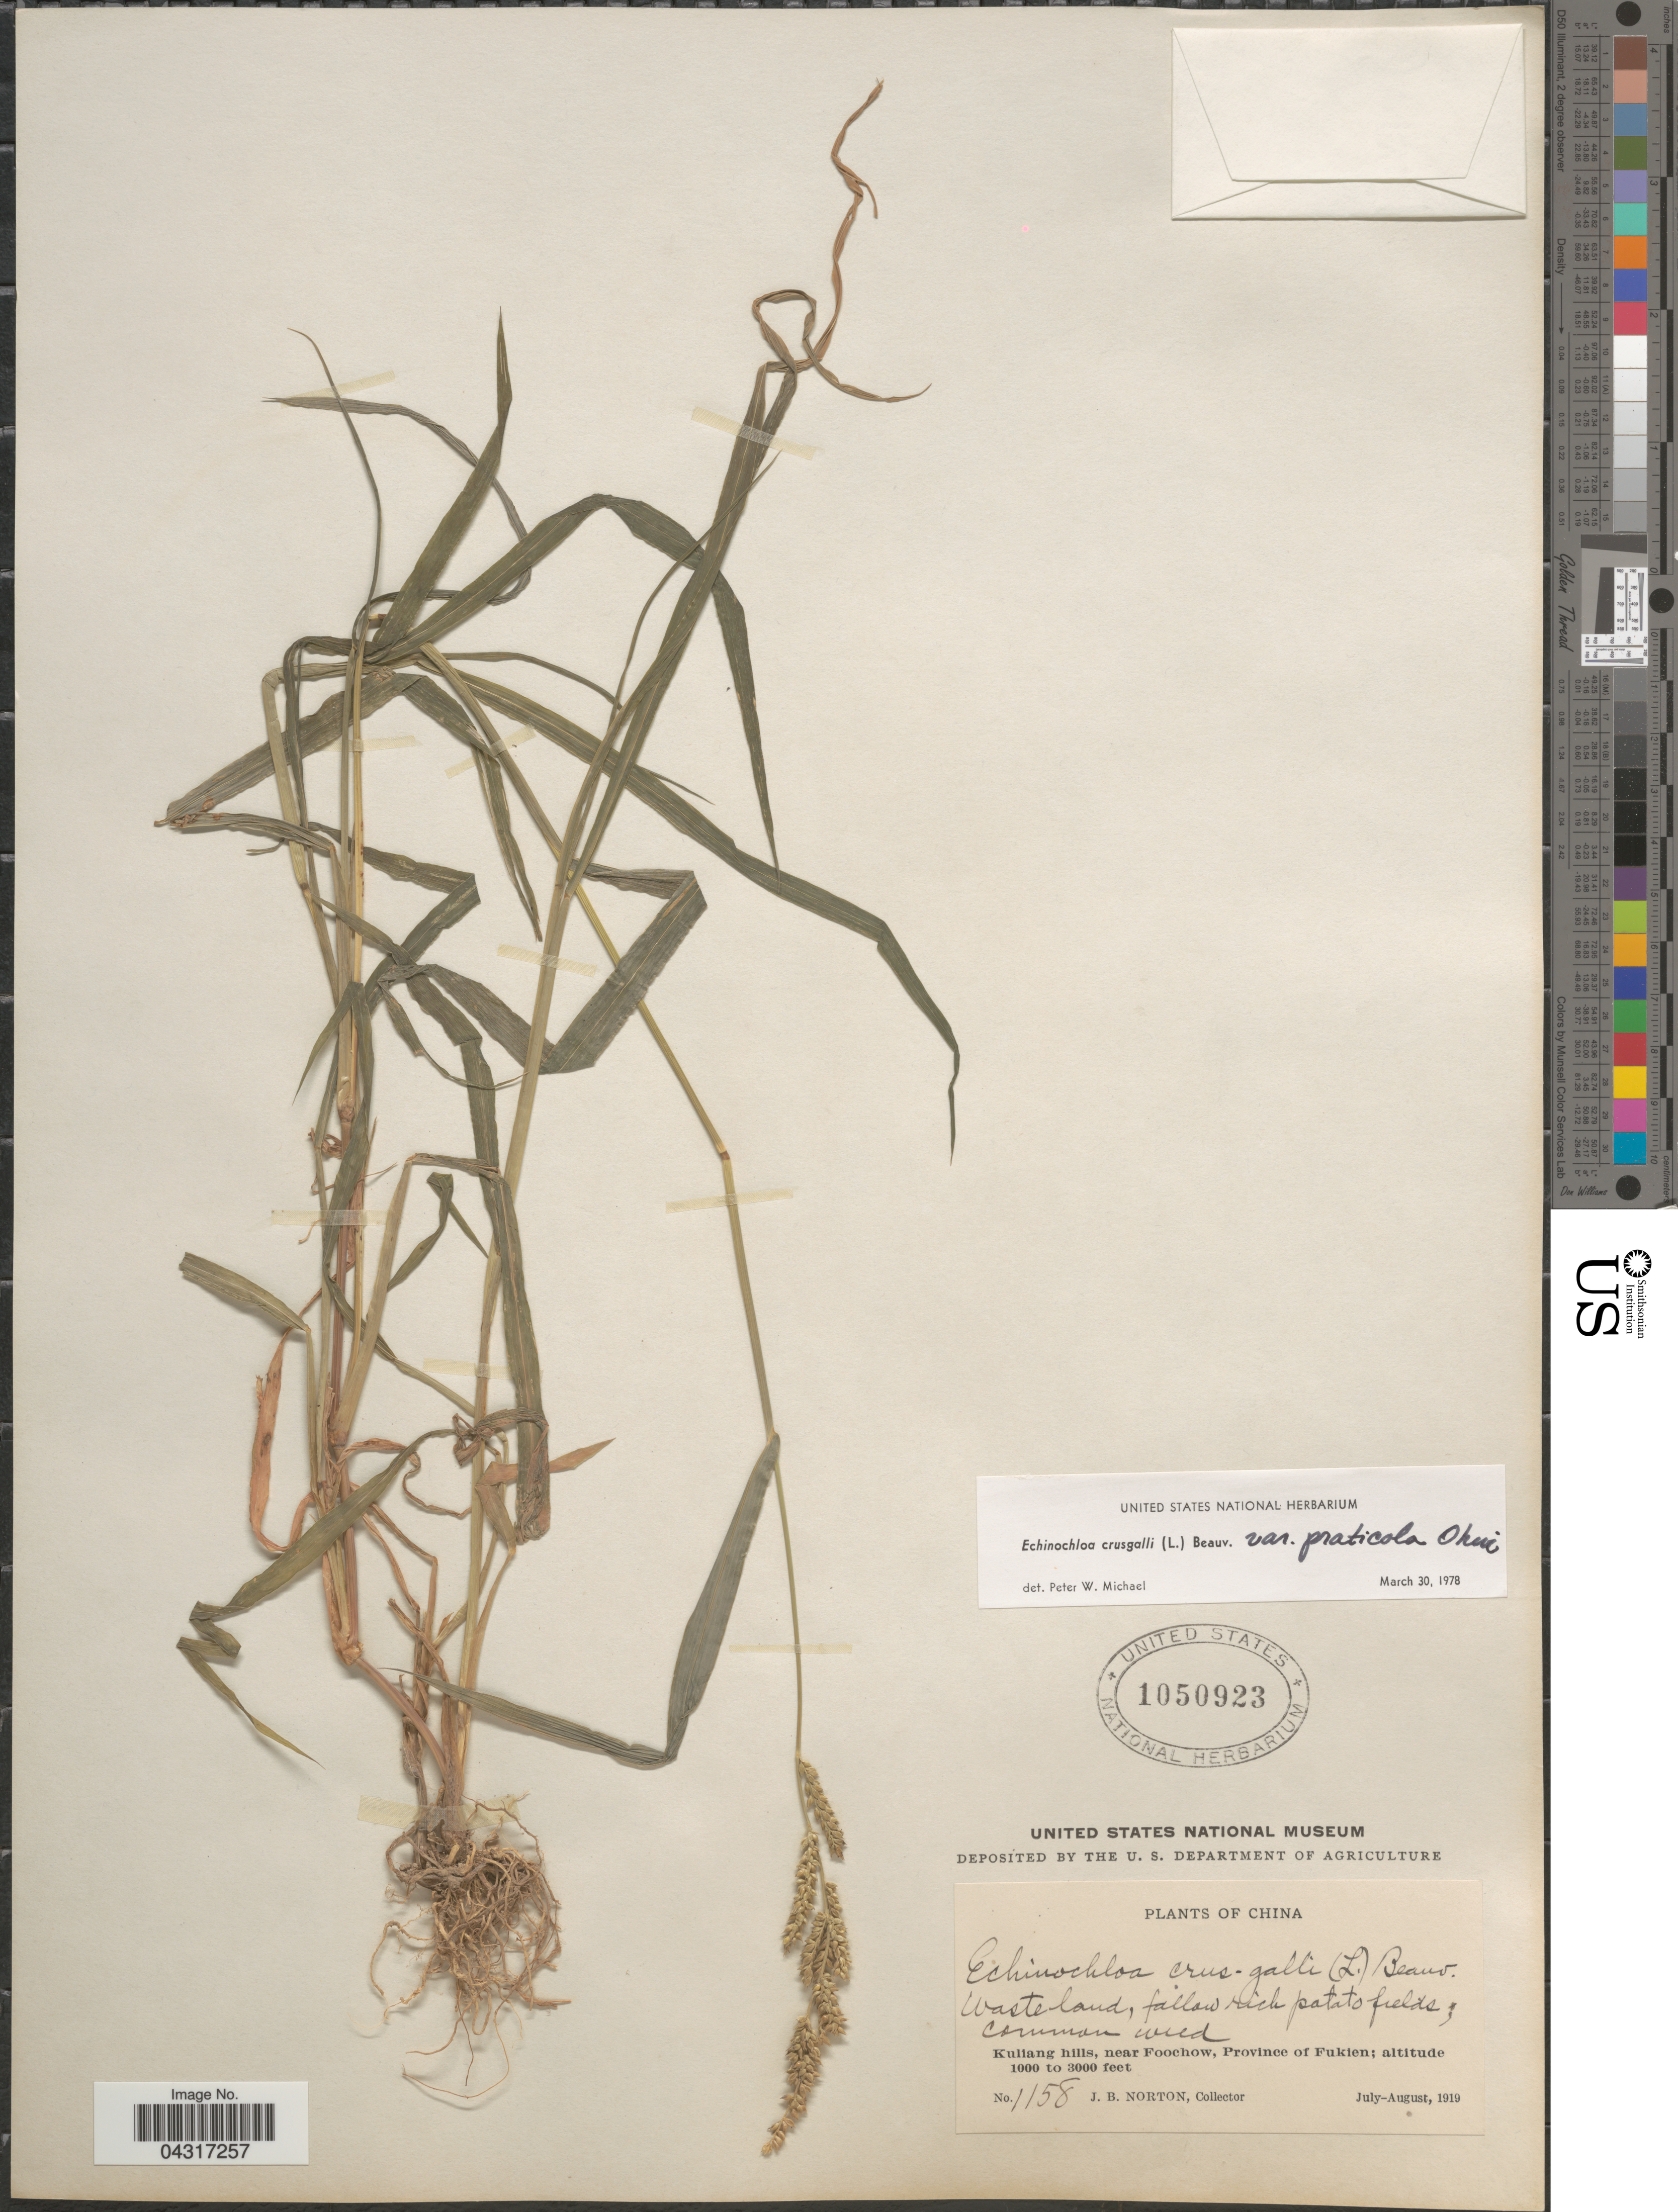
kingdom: Plantae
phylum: Tracheophyta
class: Liliopsida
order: Poales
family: Poaceae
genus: Echinochloa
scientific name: Echinochloa crus-galli var. praticola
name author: Ohwi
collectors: J. B. Norton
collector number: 1158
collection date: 1919-07/1919-08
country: China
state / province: Fujian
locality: Kuliang hills, near Foochow, Province of Fukien.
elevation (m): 305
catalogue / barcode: US 1050923